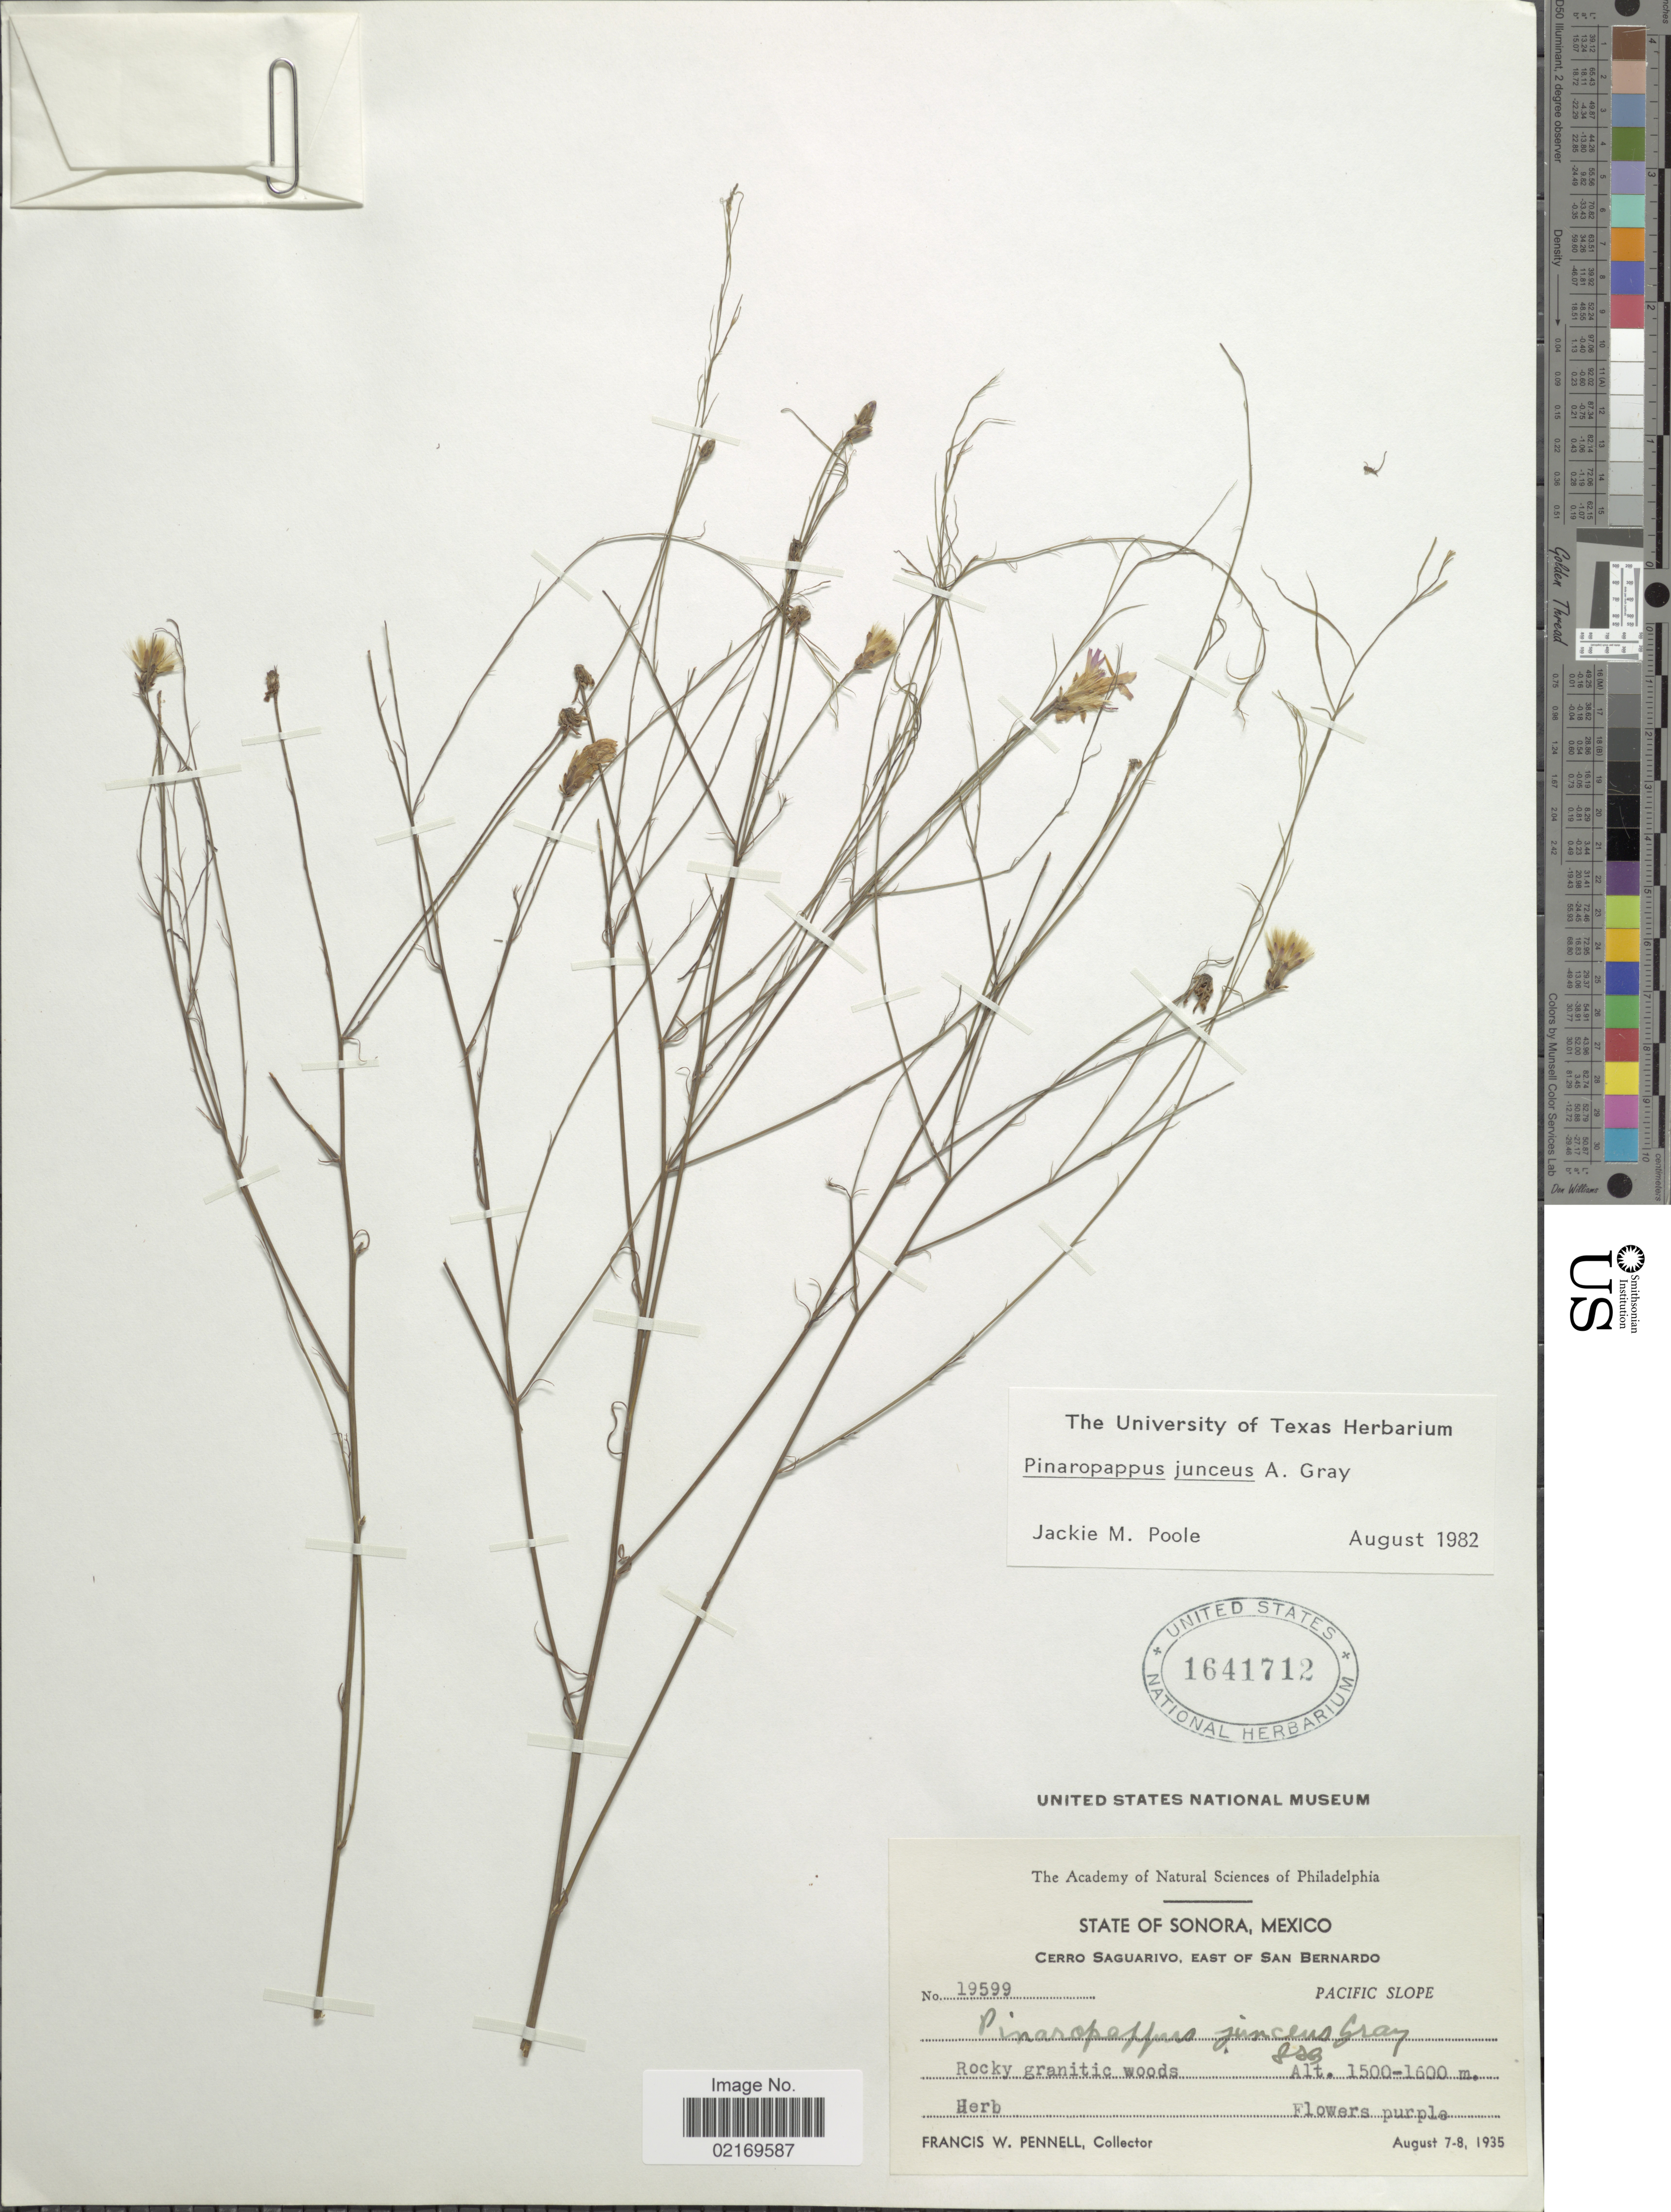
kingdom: Plantae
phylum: Tracheophyta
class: Magnoliopsida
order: Asterales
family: Asteraceae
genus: Pinaropappus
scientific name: Pinaropappus junceus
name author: A. Gray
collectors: F. W. Pennell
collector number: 19599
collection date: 1935-08-07/1935-08-08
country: Mexico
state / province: Sonora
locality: Cerro Saguarivo, East of San Bernardo, Pacific Slope.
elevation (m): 1500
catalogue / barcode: US 1641712